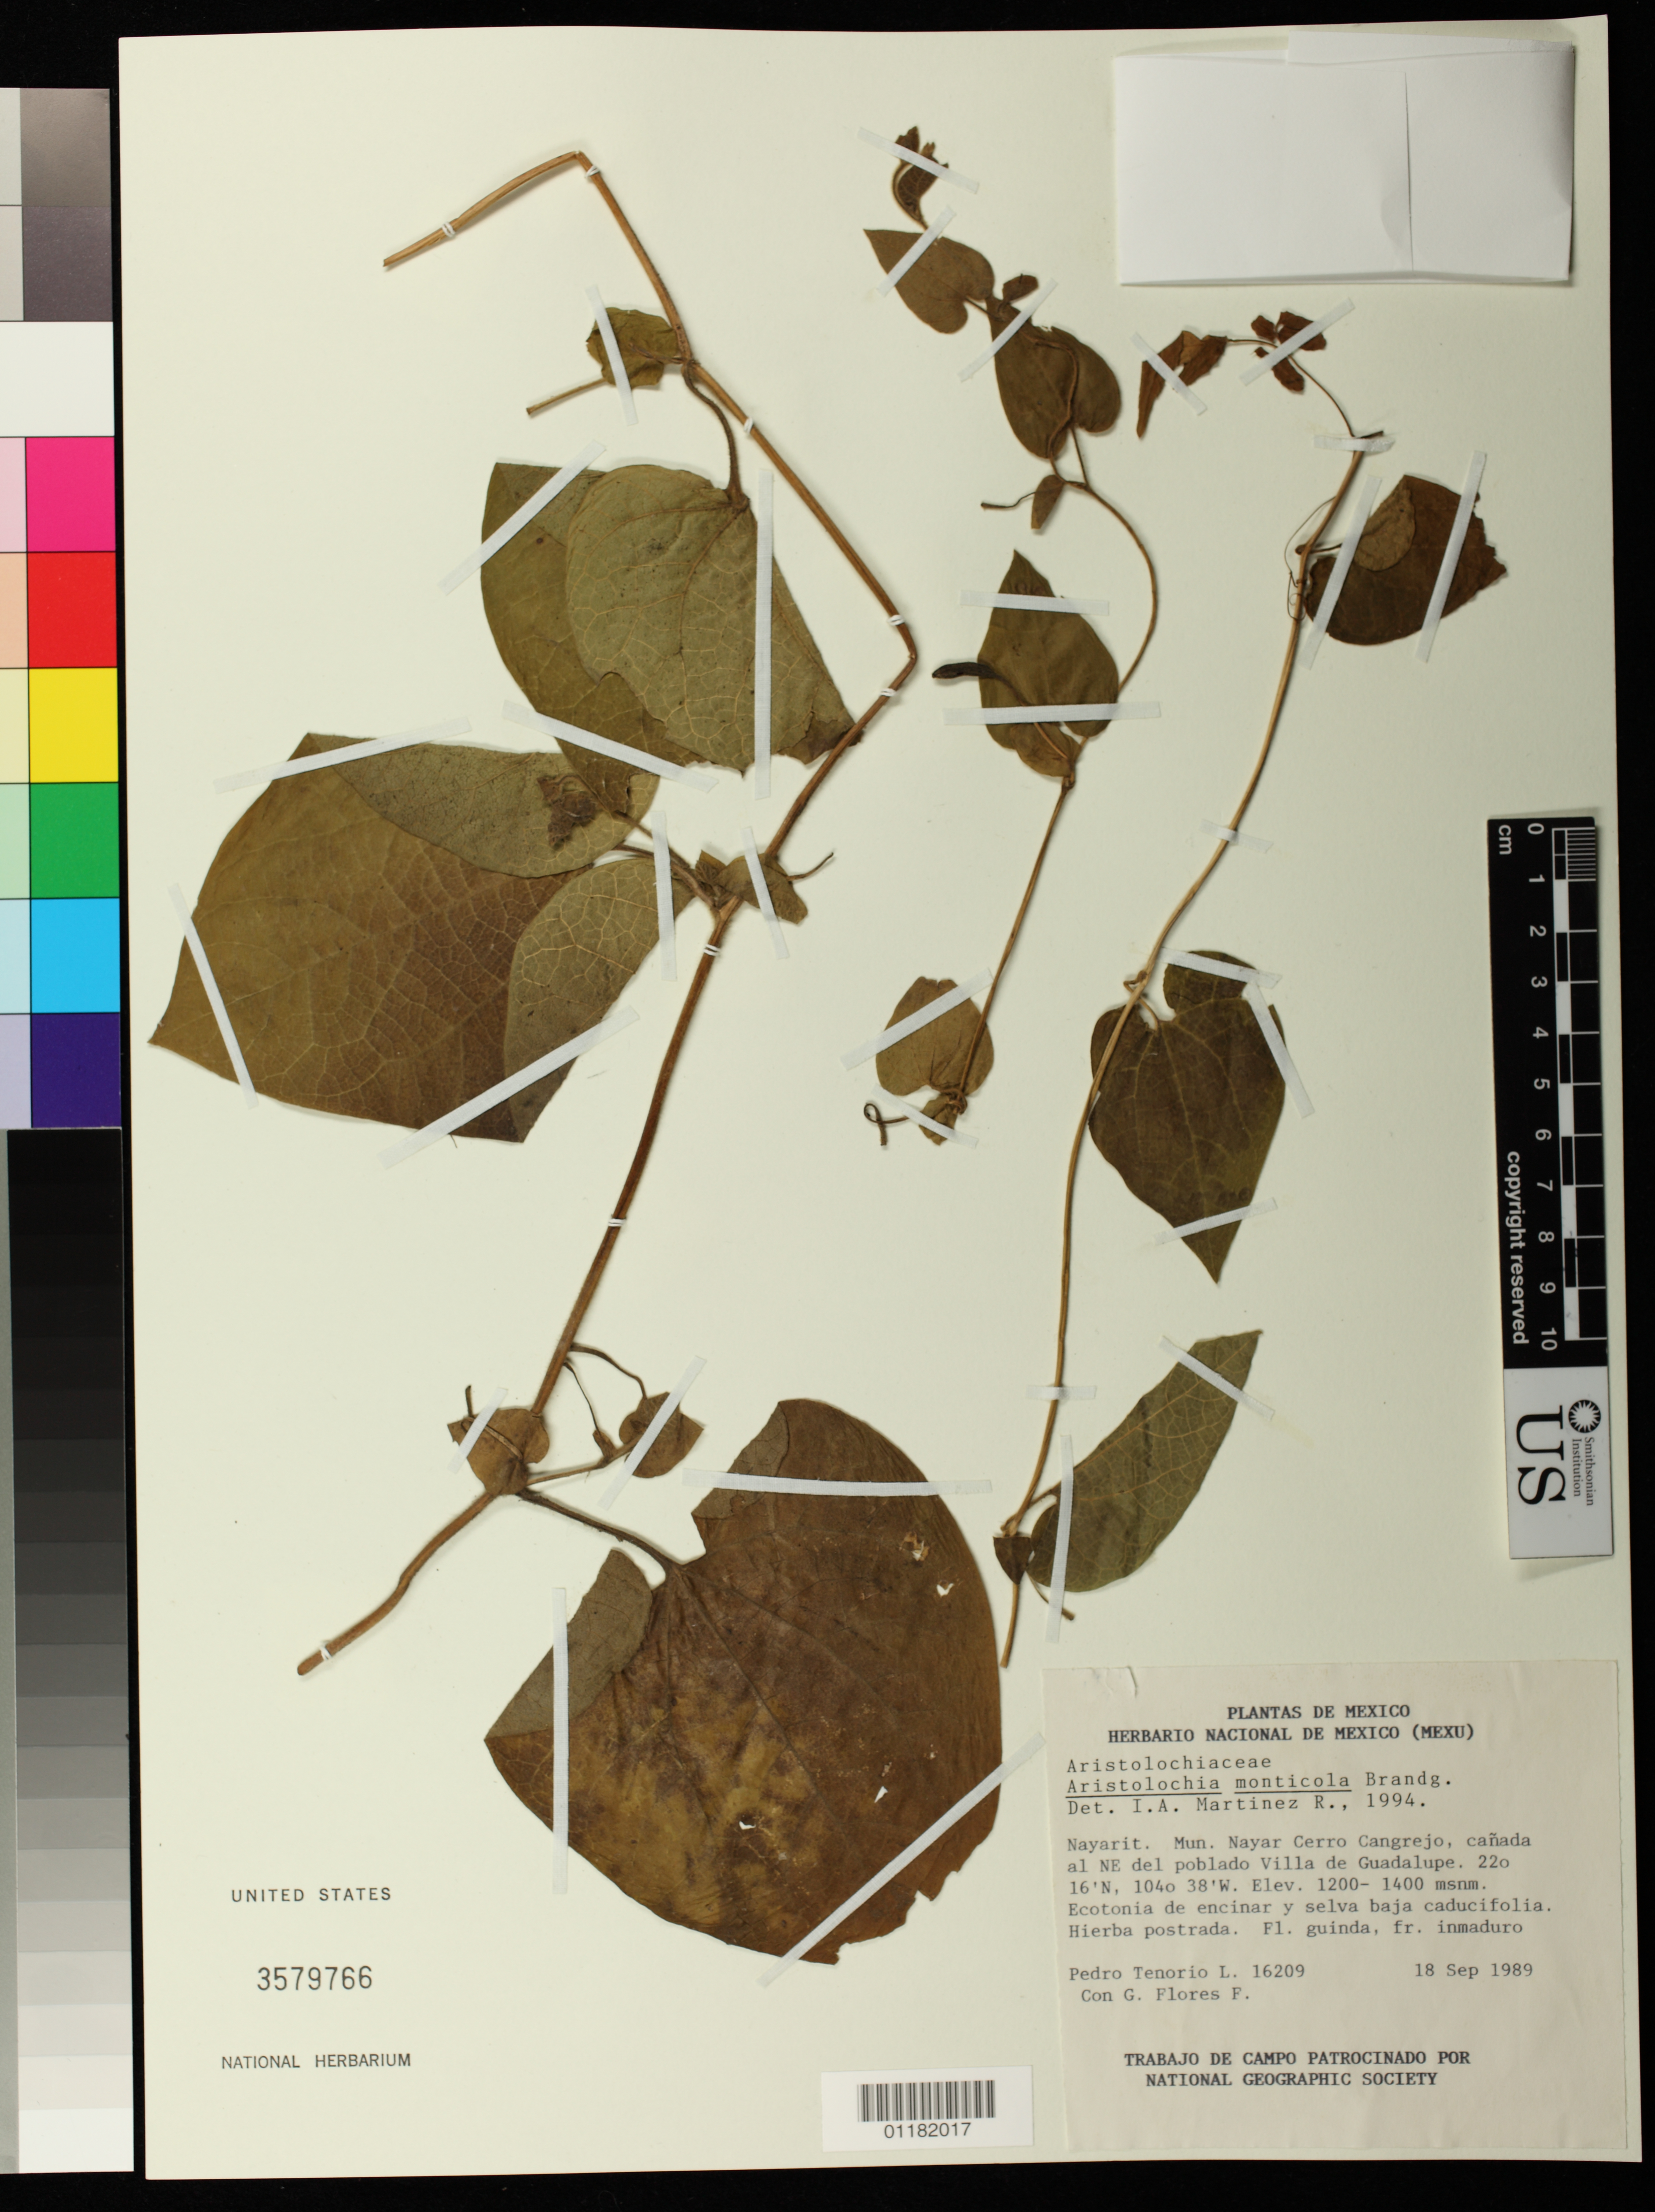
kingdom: Plantae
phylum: Tracheophyta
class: Magnoliopsida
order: Piperales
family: Aristolochiaceae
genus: Aristolochia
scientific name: Aristolochia monticola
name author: Brandegee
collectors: P. Tenorio L. & C. G. Flores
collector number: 16209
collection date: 1989-09-18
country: Mexico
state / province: Nayarit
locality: Mun. Mayar Cerro Cangrejo, canada al NE del poblado Villa de Guadalupe.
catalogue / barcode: US 3579766